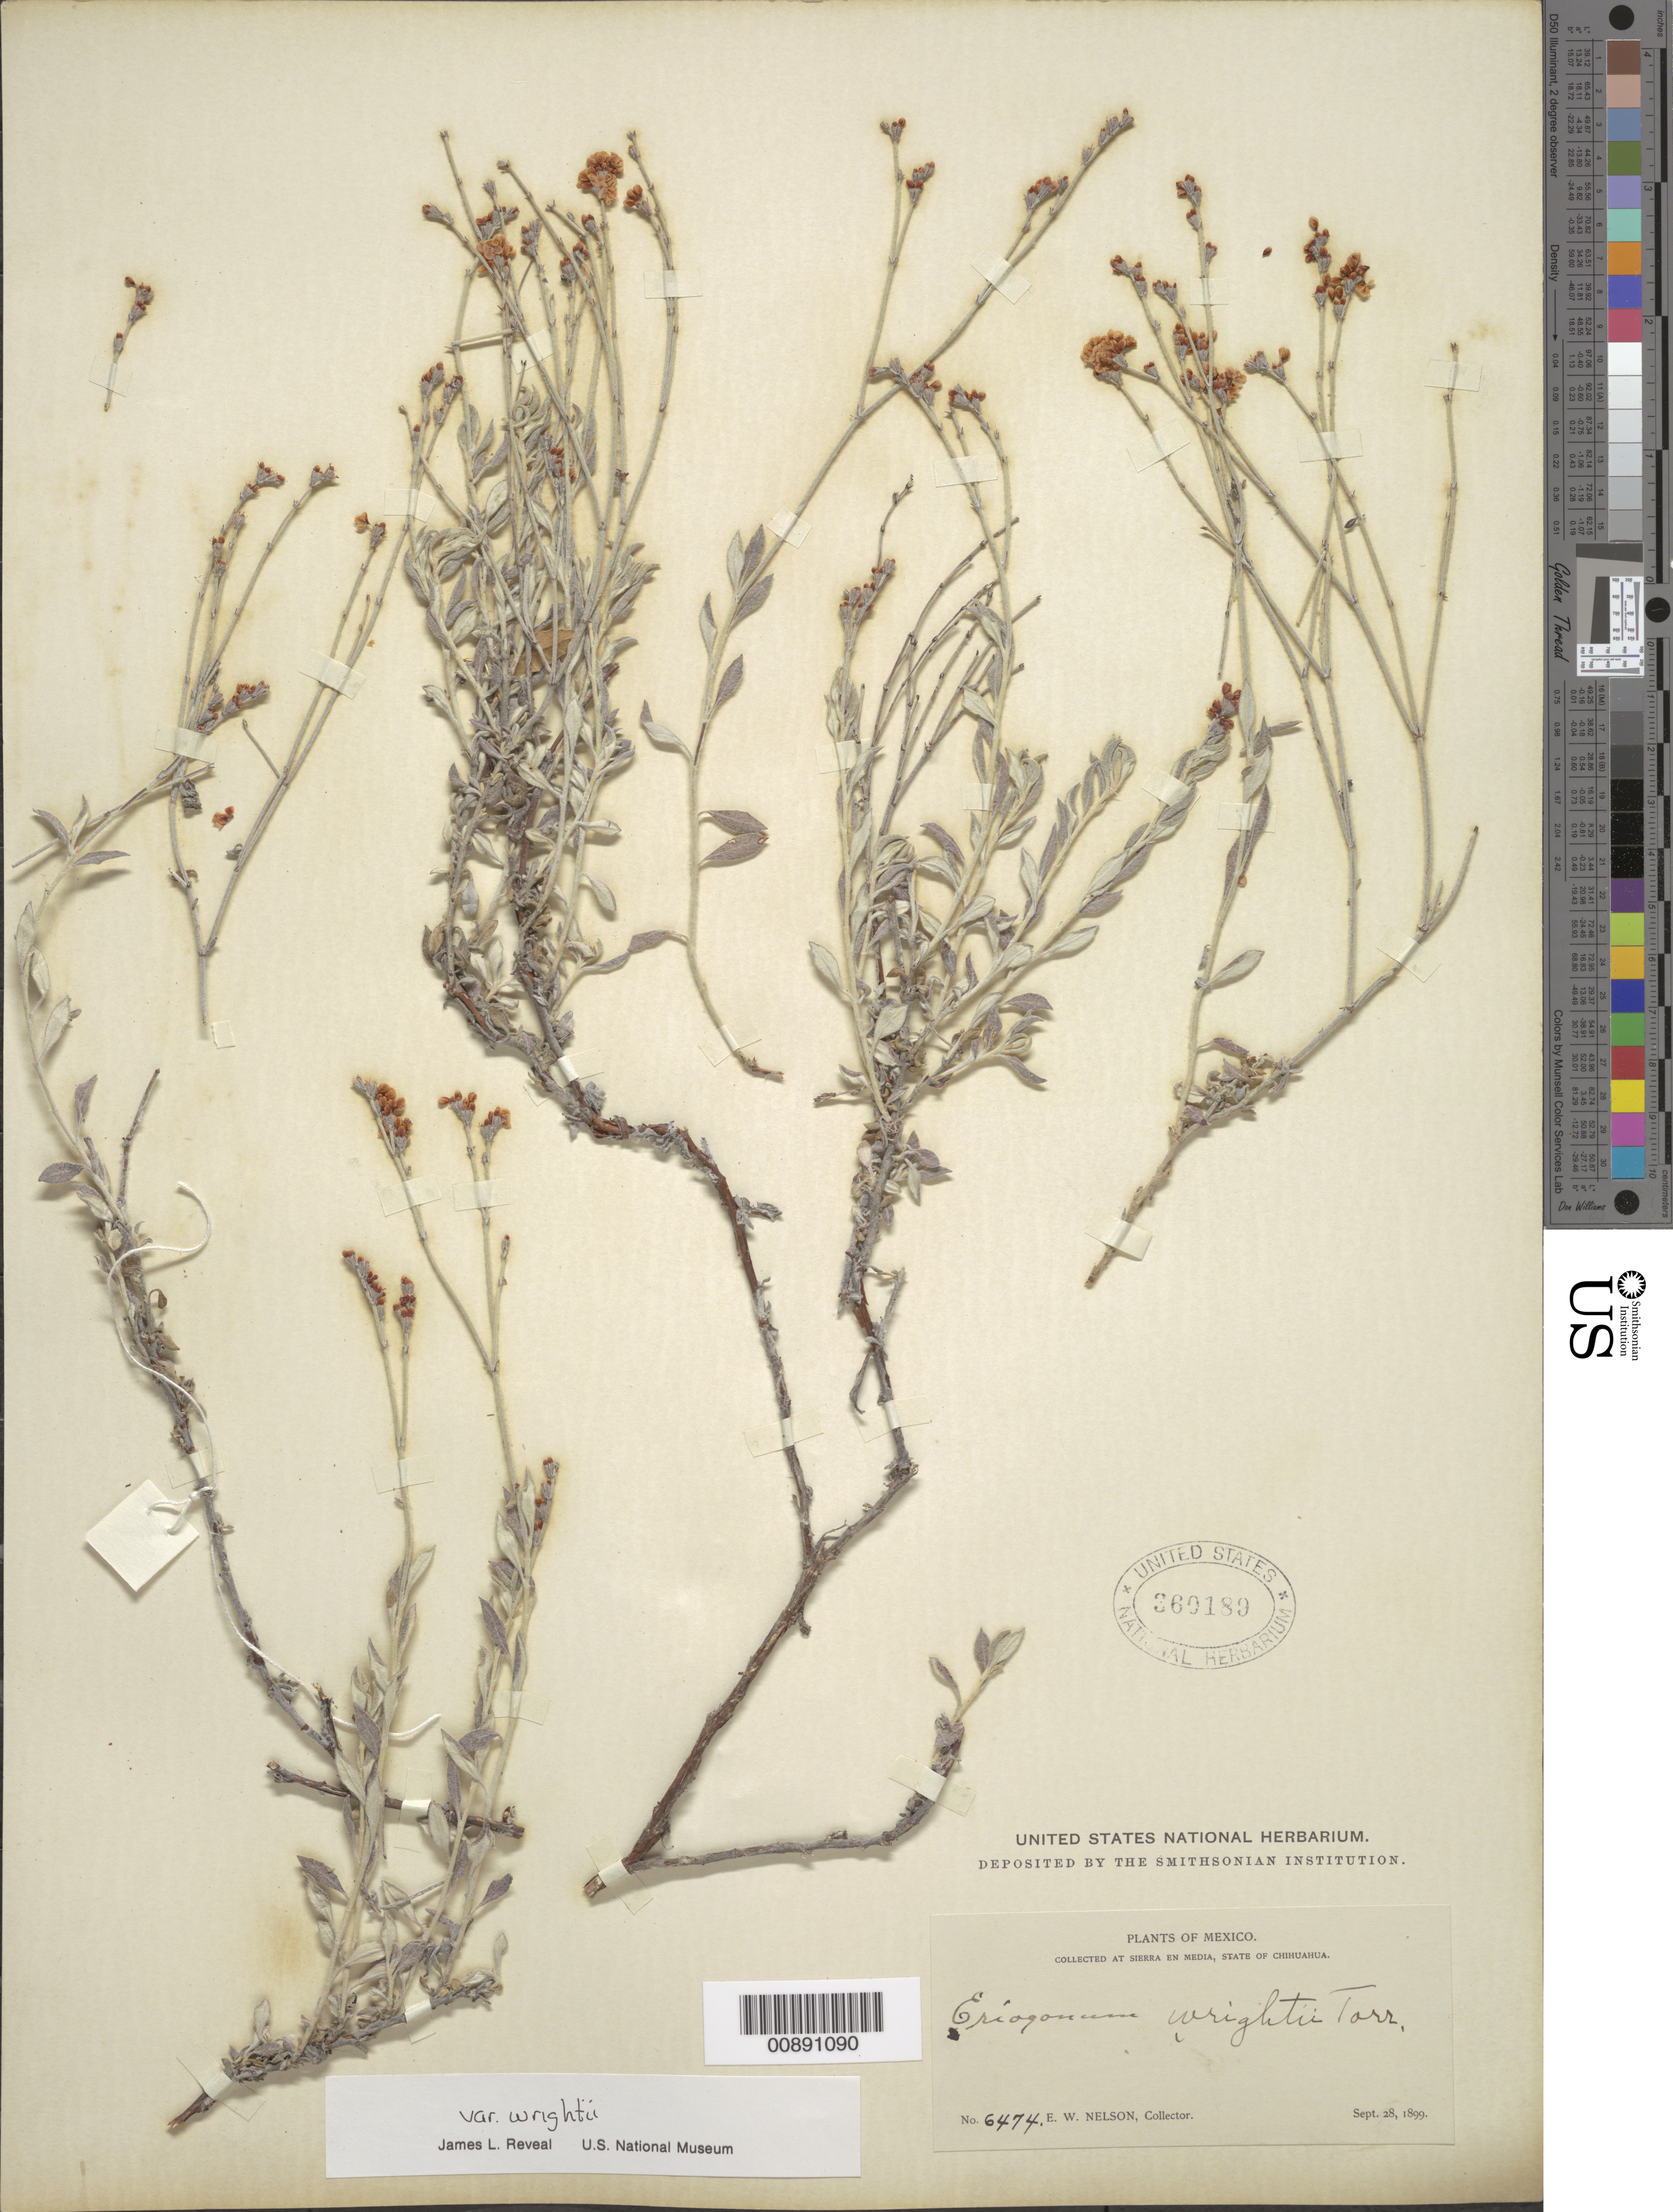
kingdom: Plantae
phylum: Tracheophyta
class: Magnoliopsida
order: Caryophyllales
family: Polygonaceae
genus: Eriogonum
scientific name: Eriogonum wrightii var. wrightii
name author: Torr. ex Benth.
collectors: E. W. Nelson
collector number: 6474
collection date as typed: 28 Sep 1899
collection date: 1899-09-28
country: Mexico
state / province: Chihuahua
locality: Sierra en Media, Chihuahua.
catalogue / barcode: US 360189